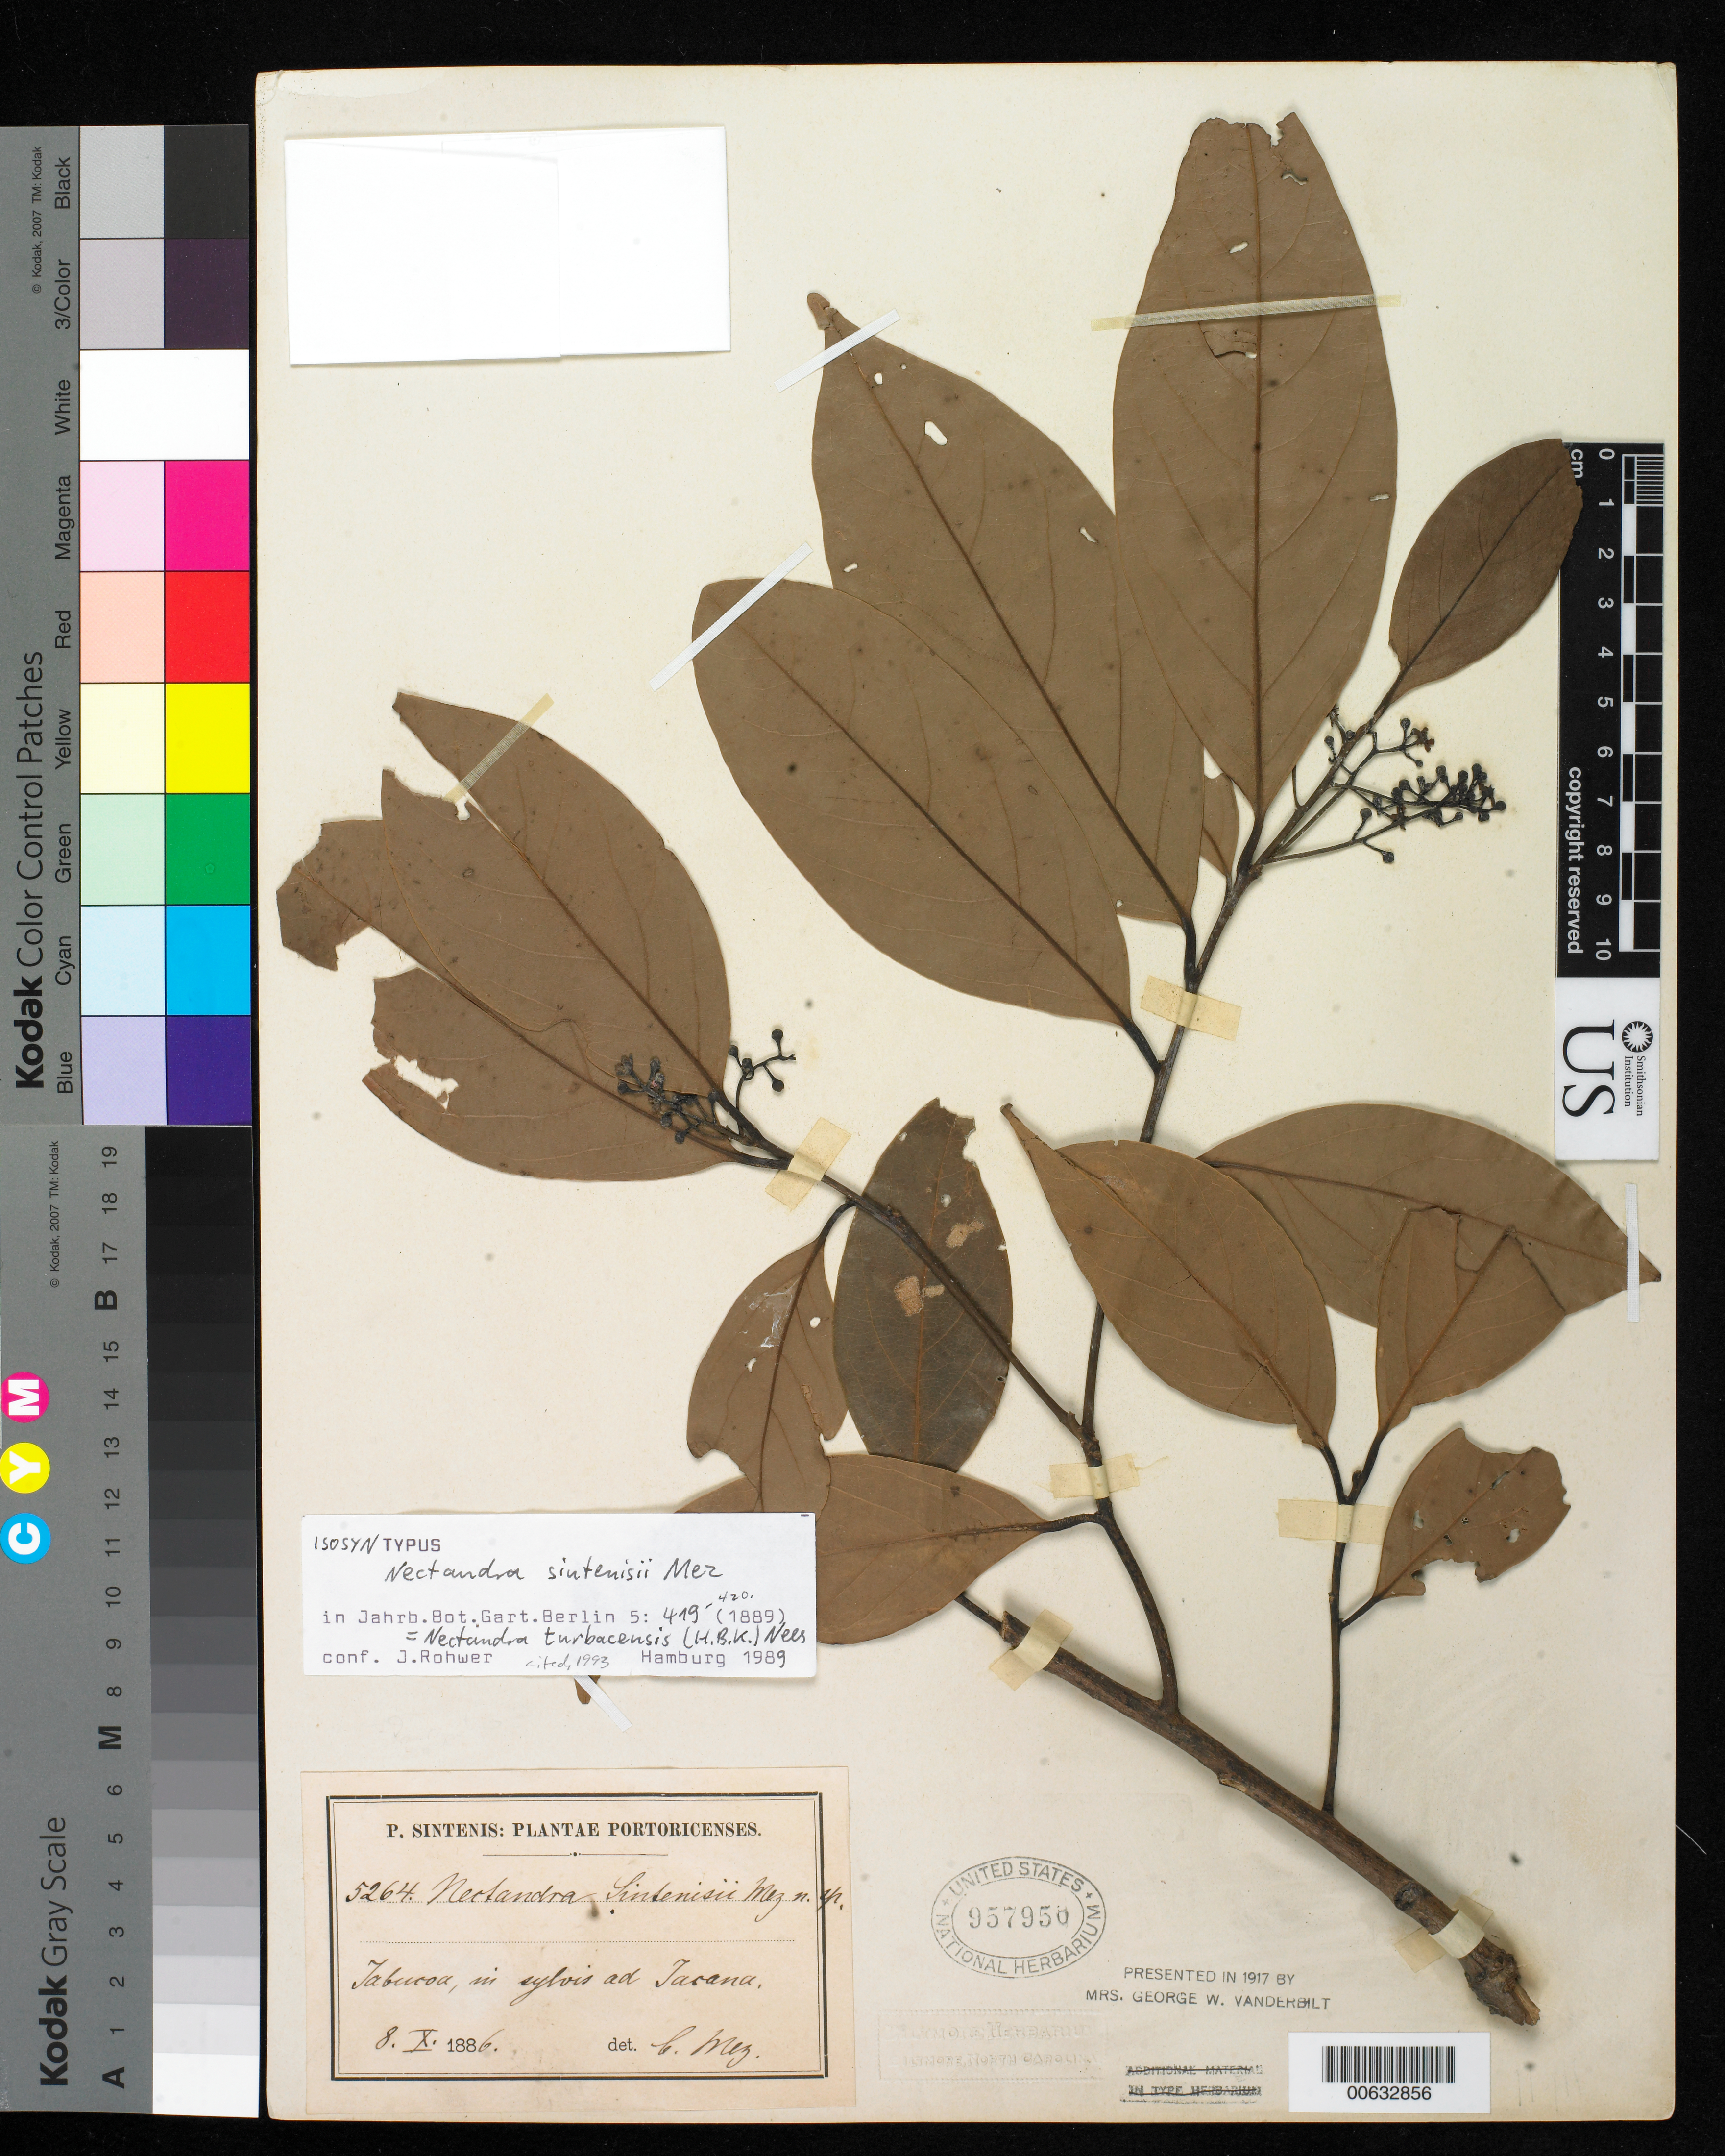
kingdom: Plantae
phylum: Tracheophyta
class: Magnoliopsida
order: Laurales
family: Lauraceae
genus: Nectandra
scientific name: Nectandra sintenisii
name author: Mez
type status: Isosyntype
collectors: P. Sintenis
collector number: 5264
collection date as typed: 08 Oct 1886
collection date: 1886-10-08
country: Puerto Rico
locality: Tabucoa, in sylvis ad at Tarana.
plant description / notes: Currently accepted name as cited by Rohwer (1993).; Lectotype collection is Sintenis 5367 as designated by J.G. Rohwer, Fl. Neotrop. Monogr. 60: 174 (1993).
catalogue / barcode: US 957950